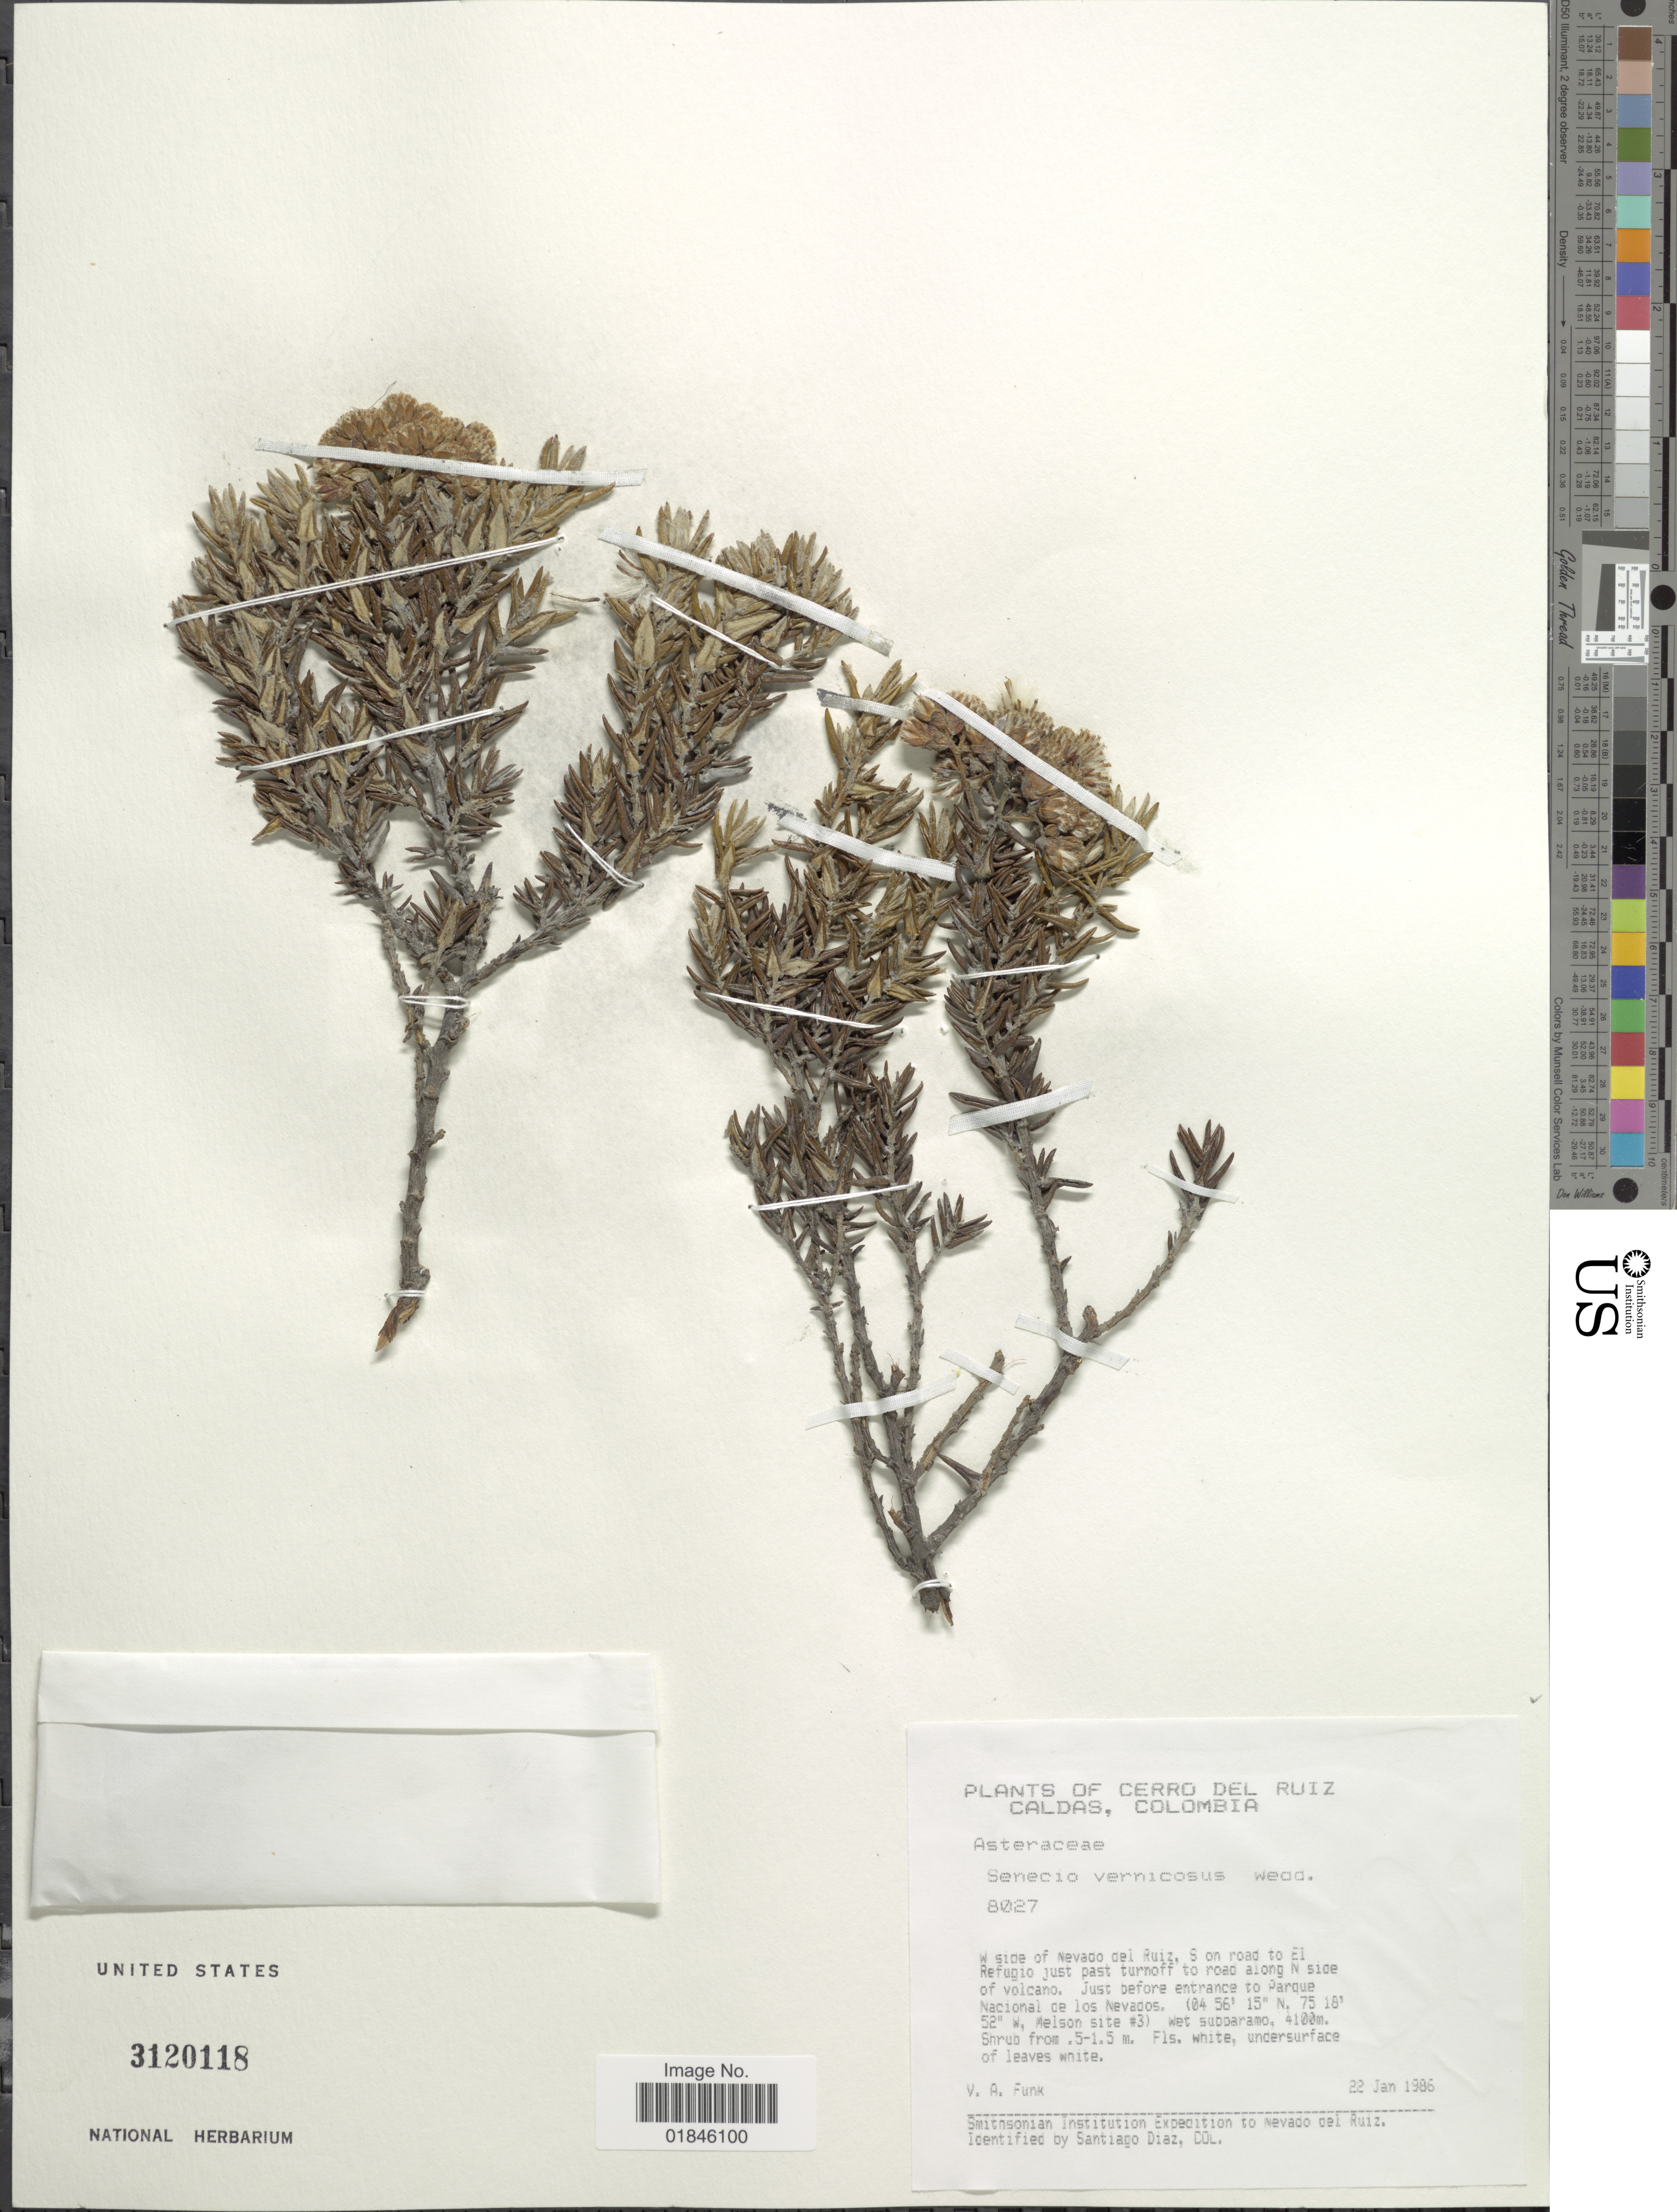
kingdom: Plantae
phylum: Tracheophyta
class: Magnoliopsida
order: Asterales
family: Asteraceae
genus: Pentacalia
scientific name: Pentacalia vernicosa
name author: (Sch. Bip. ex Wedd.) Cuatrec.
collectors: V. Funk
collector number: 8027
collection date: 1986-01-22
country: Colombia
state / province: Caldas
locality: Cerro del Ruiz. Caldas, Colombia. W side of Nevado del Ruiz, S on road to El Refugio just past turnoff to road along N side of volcano. Just before entrance to Parque Nacional de los Nevados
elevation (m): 4100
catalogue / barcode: US 3120118